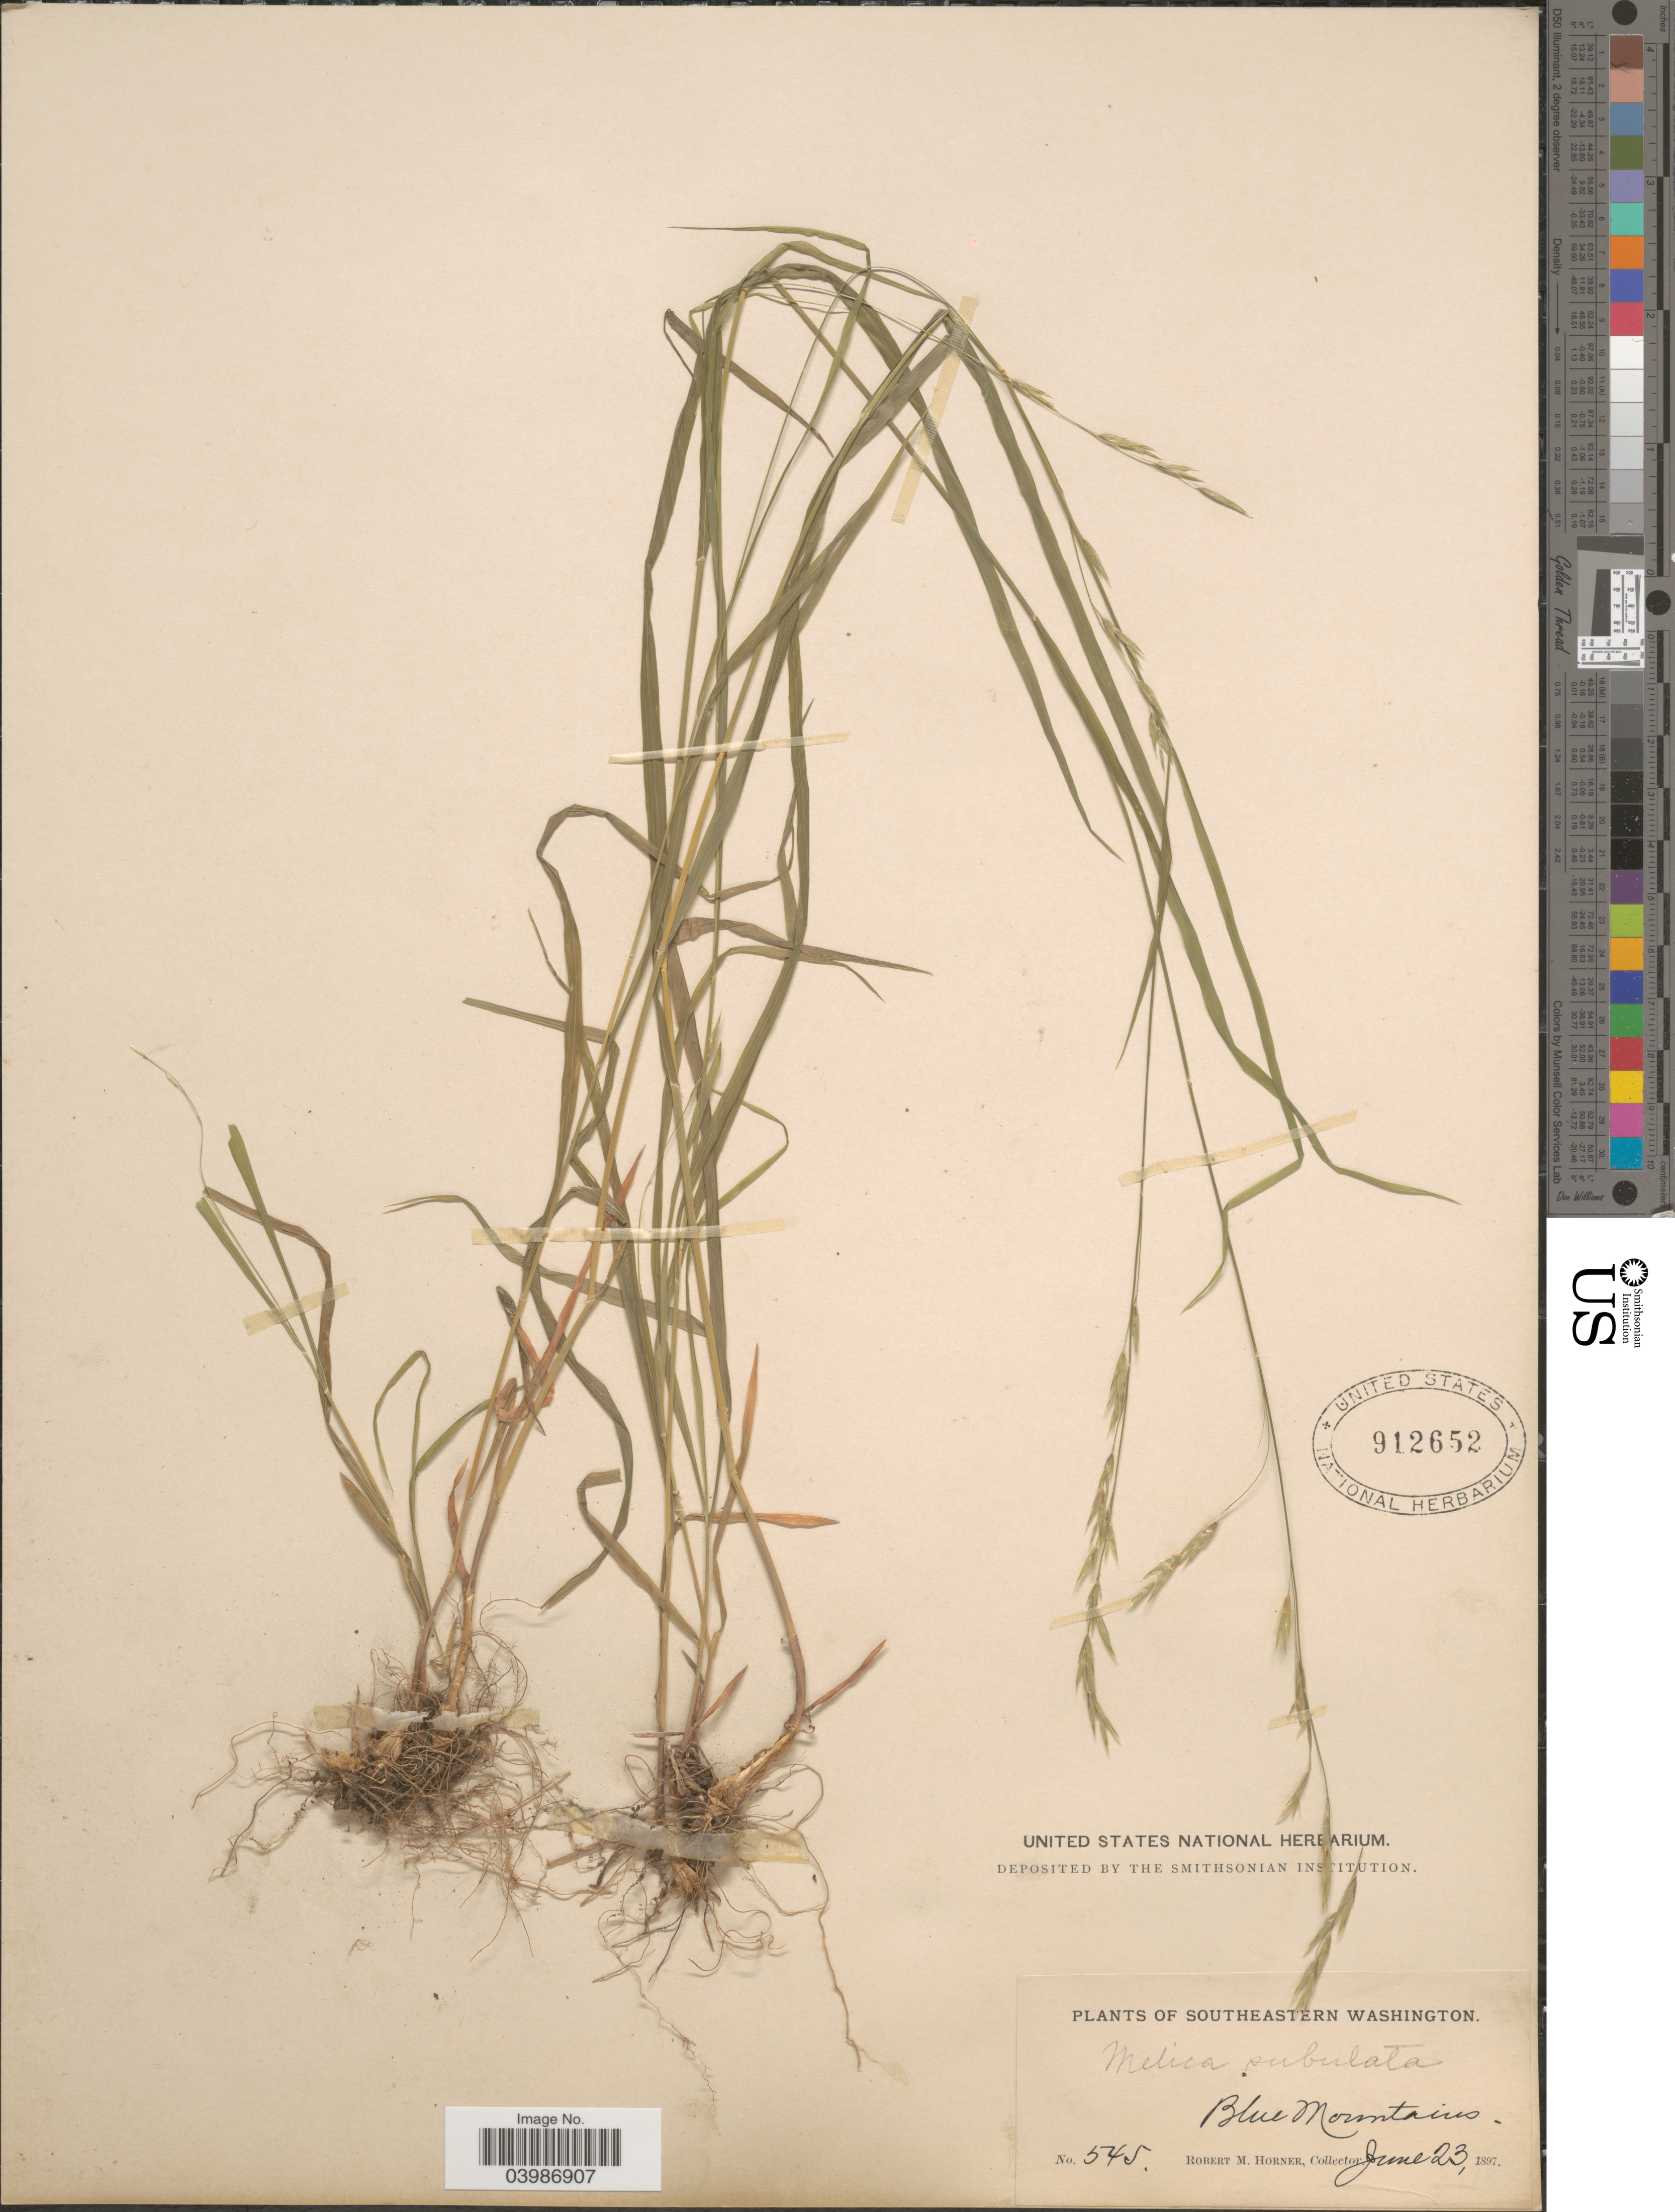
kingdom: Plantae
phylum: Tracheophyta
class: Liliopsida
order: Poales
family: Poaceae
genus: Melica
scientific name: Melica subulata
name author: (Griseb.) Scribn.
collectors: R. Horner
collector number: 545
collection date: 1897-06-23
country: United States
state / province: Washington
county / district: Clallam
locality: Southeastern Washington. Blue Mountains.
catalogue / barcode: US 912652